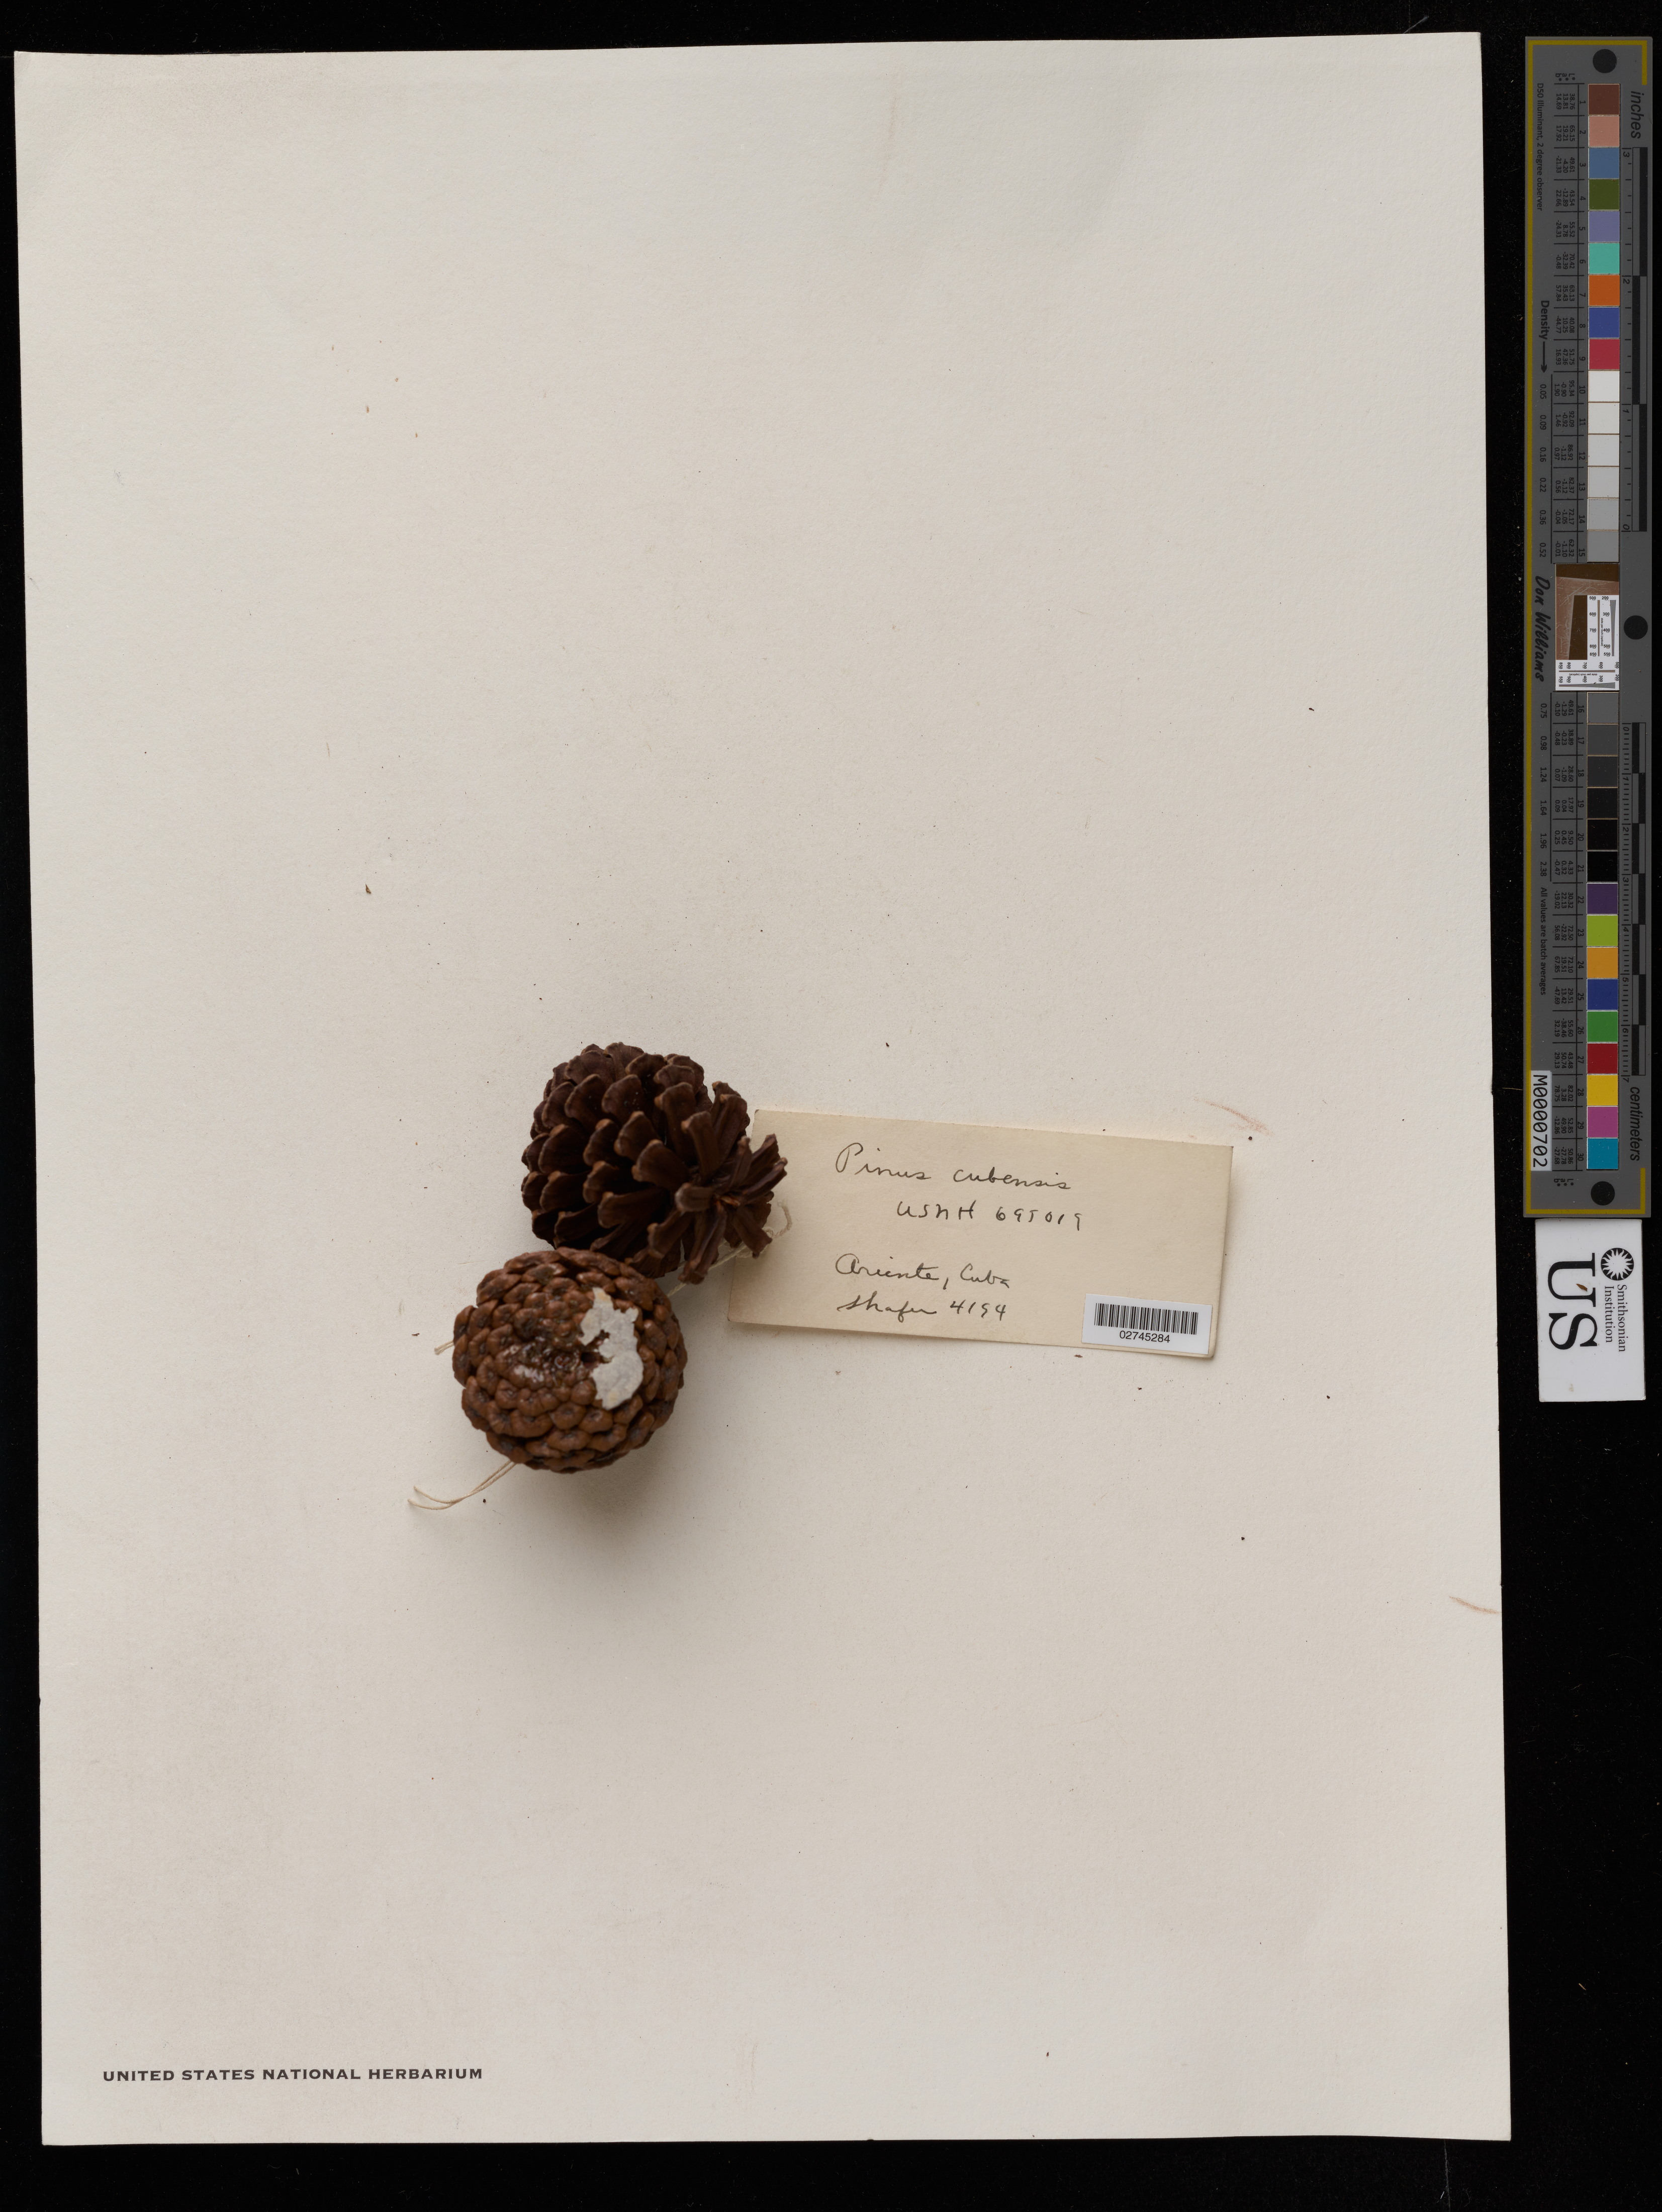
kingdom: Plantae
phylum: Tracheophyta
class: Pinopsida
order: Pinales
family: Pinaceae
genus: Pinus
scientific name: Pinus cubensis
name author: Griseb.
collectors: J. A. Shafer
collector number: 4194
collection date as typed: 22 Feb 1910 to 26 Feb 1910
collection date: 1910-02-22/1910-02-26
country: Cuba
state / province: Oriente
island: Cuba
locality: soft mud iron ore Trail Rio Yamaniguey to Camp Toa Oriente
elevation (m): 400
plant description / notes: In a bag with other bulky pinecones, with the same collector but different coll. nos.